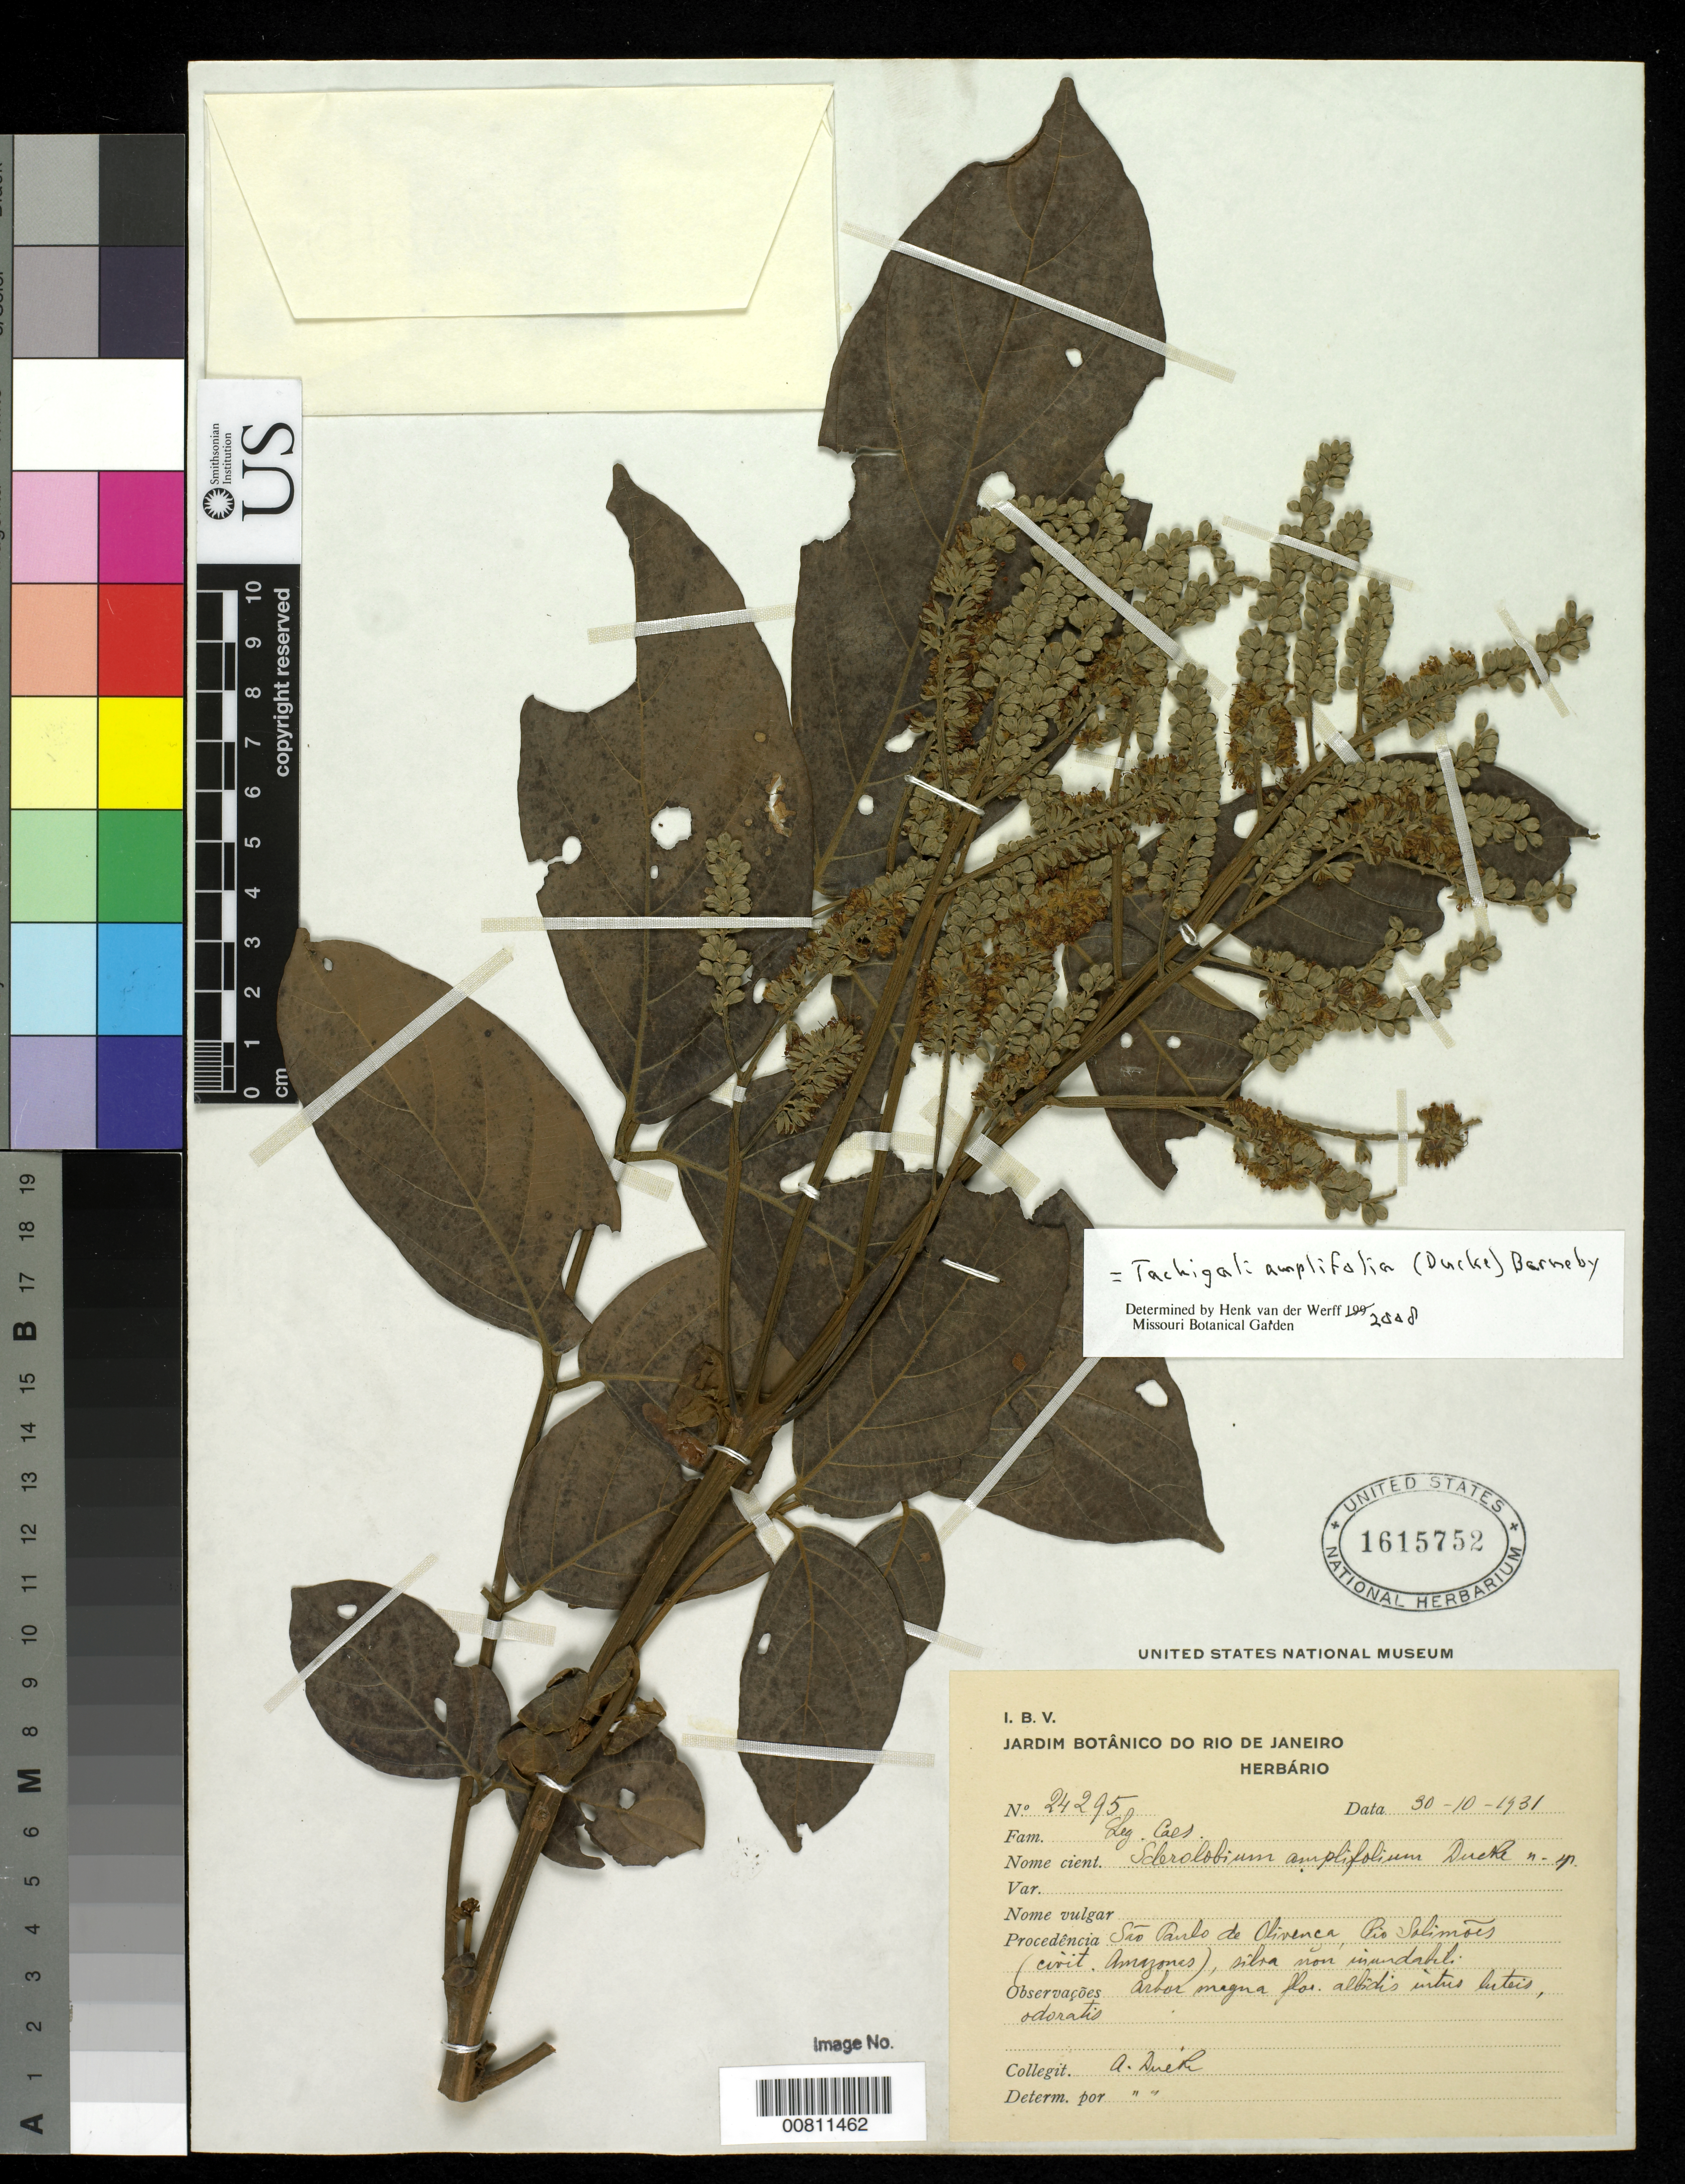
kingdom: Plantae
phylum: Tracheophyta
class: Magnoliopsida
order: Fabales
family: Fabaceae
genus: Sclerolobium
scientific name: Sclerolobium amplifolium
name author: Ducke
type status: Isotype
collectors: A. Ducke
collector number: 24295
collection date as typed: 30 Oct 1931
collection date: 1931-10-30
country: Brazil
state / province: Amazonas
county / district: San Paulo de Olivenca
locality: Sao Paulo de Olivenca.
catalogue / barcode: US 1615752